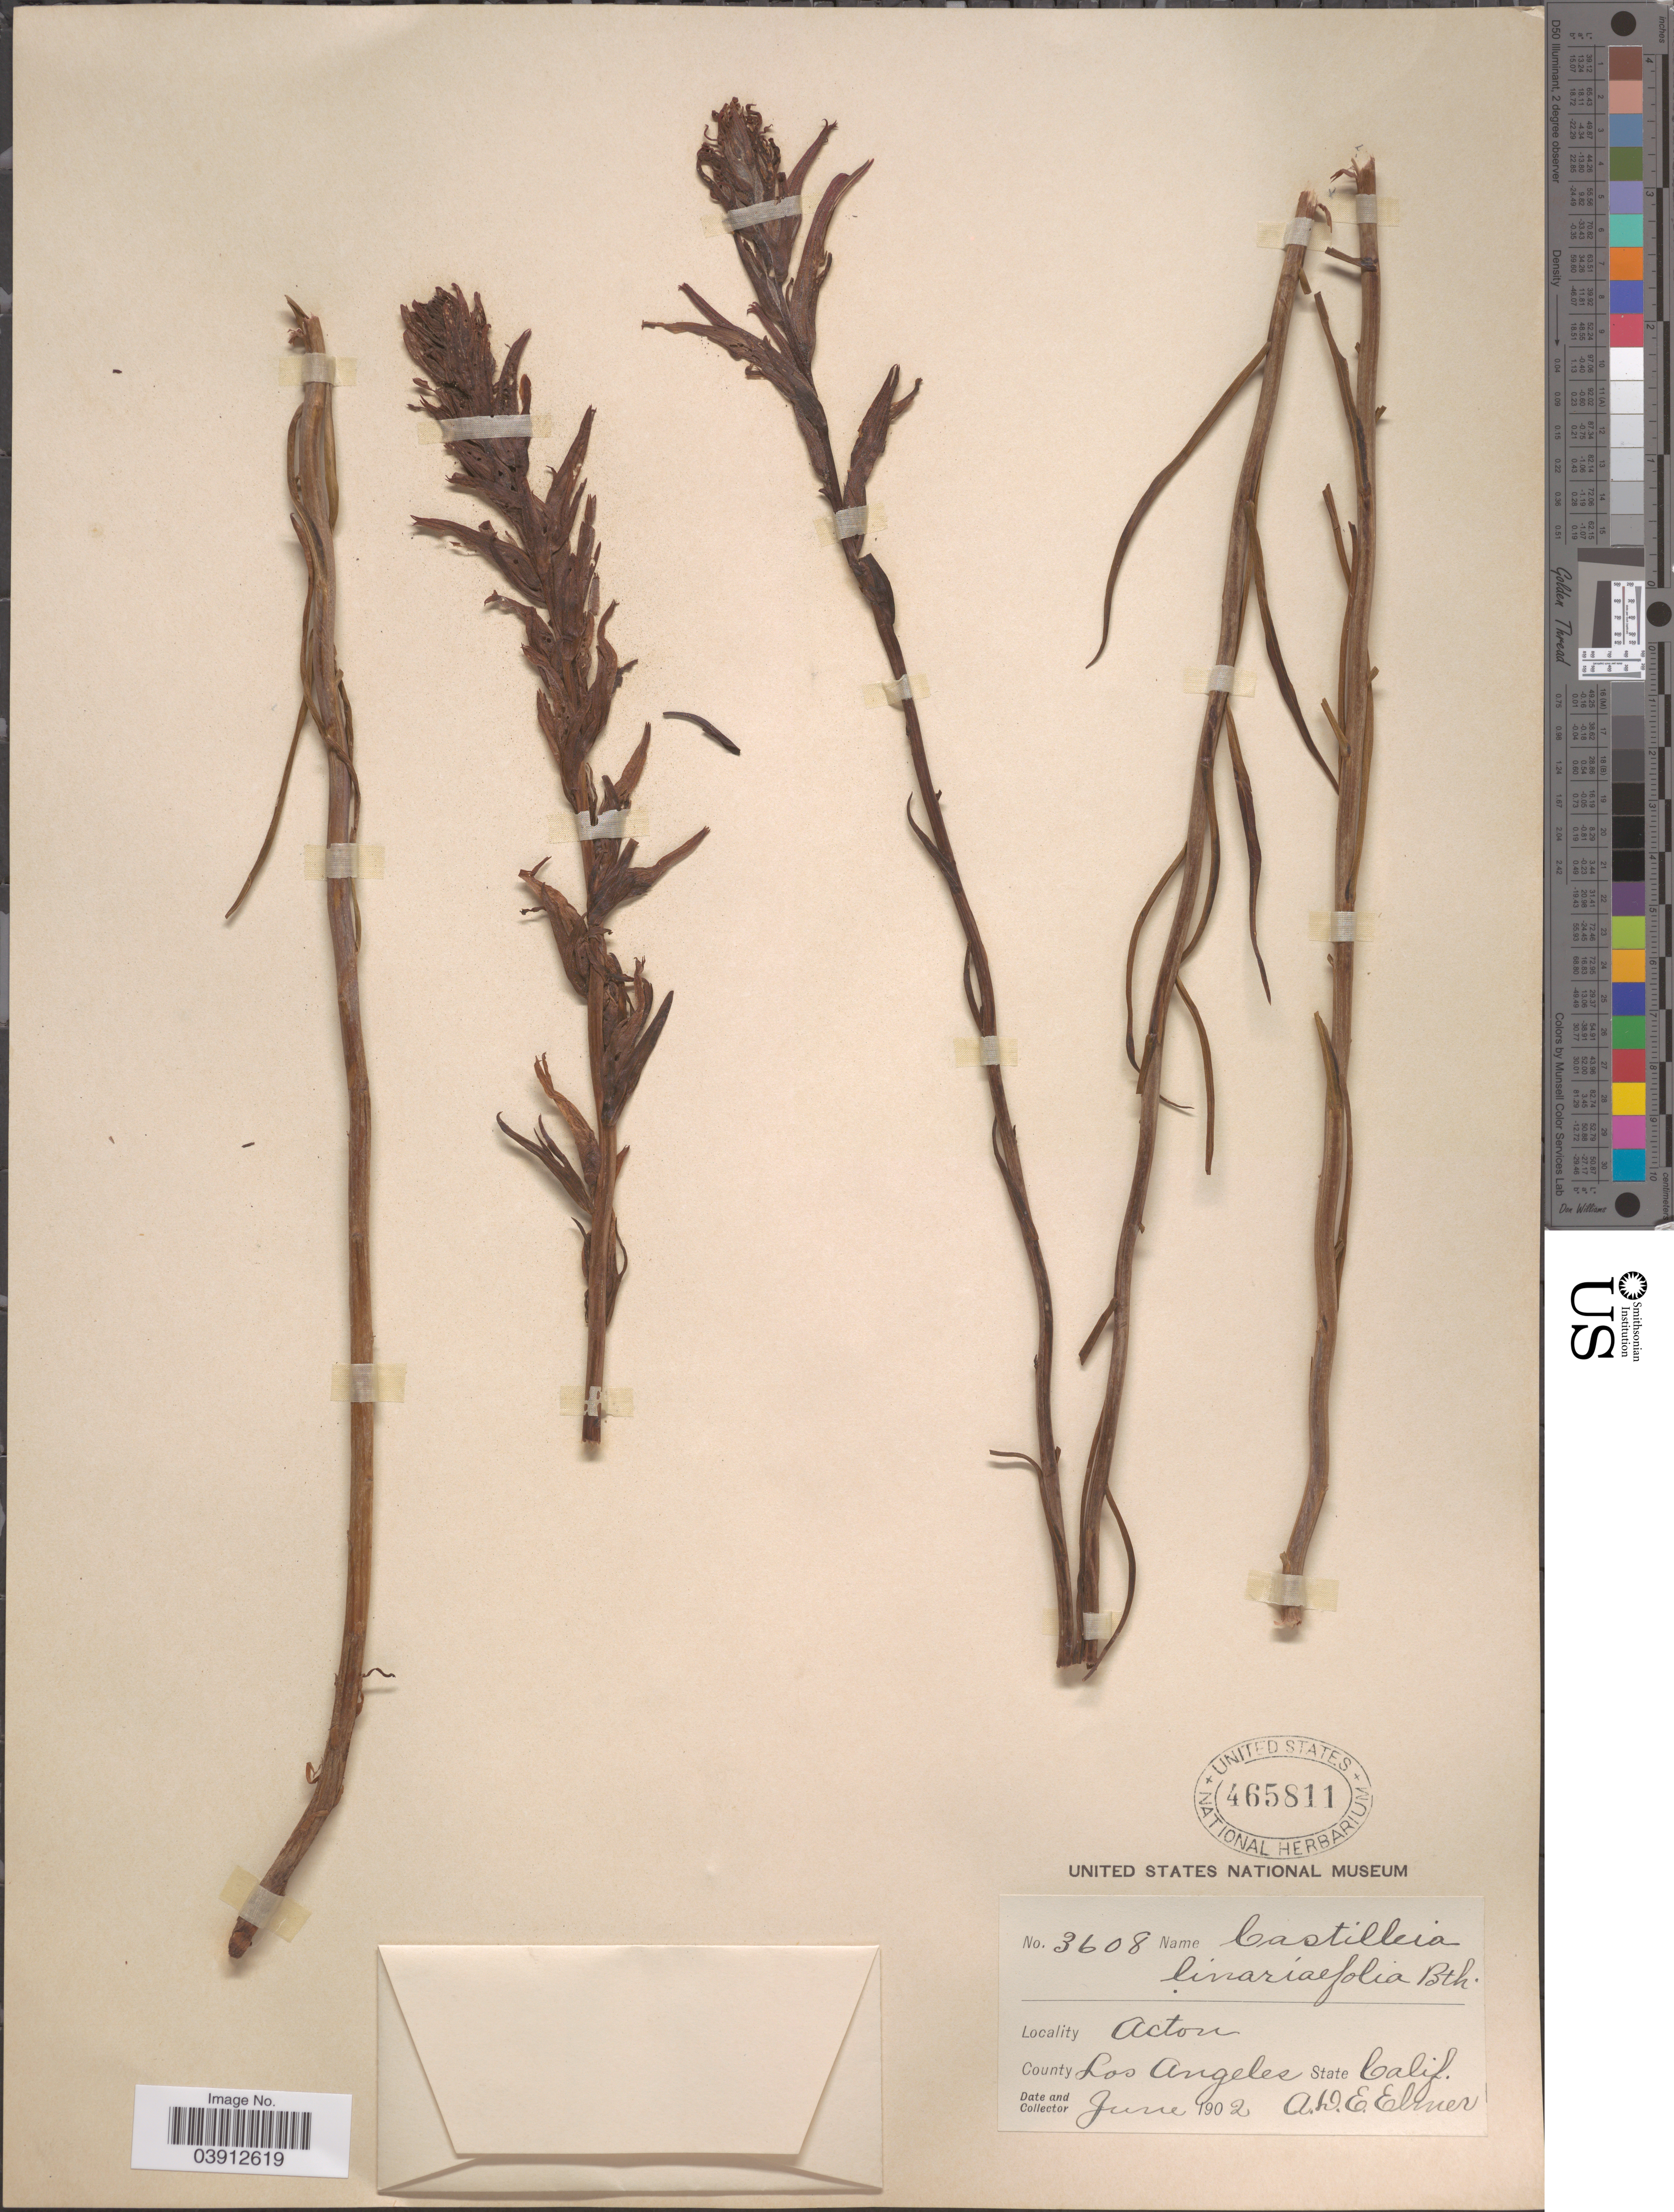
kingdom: Plantae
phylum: Tracheophyta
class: Magnoliopsida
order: Lamiales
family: Orobanchaceae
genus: Castilleja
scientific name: Castilleja linariifolia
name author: Benth.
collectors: A. D. E. Elmer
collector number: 3608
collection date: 1902-06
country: United States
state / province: California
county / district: Los Angeles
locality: Acton. County Los Angeles.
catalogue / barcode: US 465811